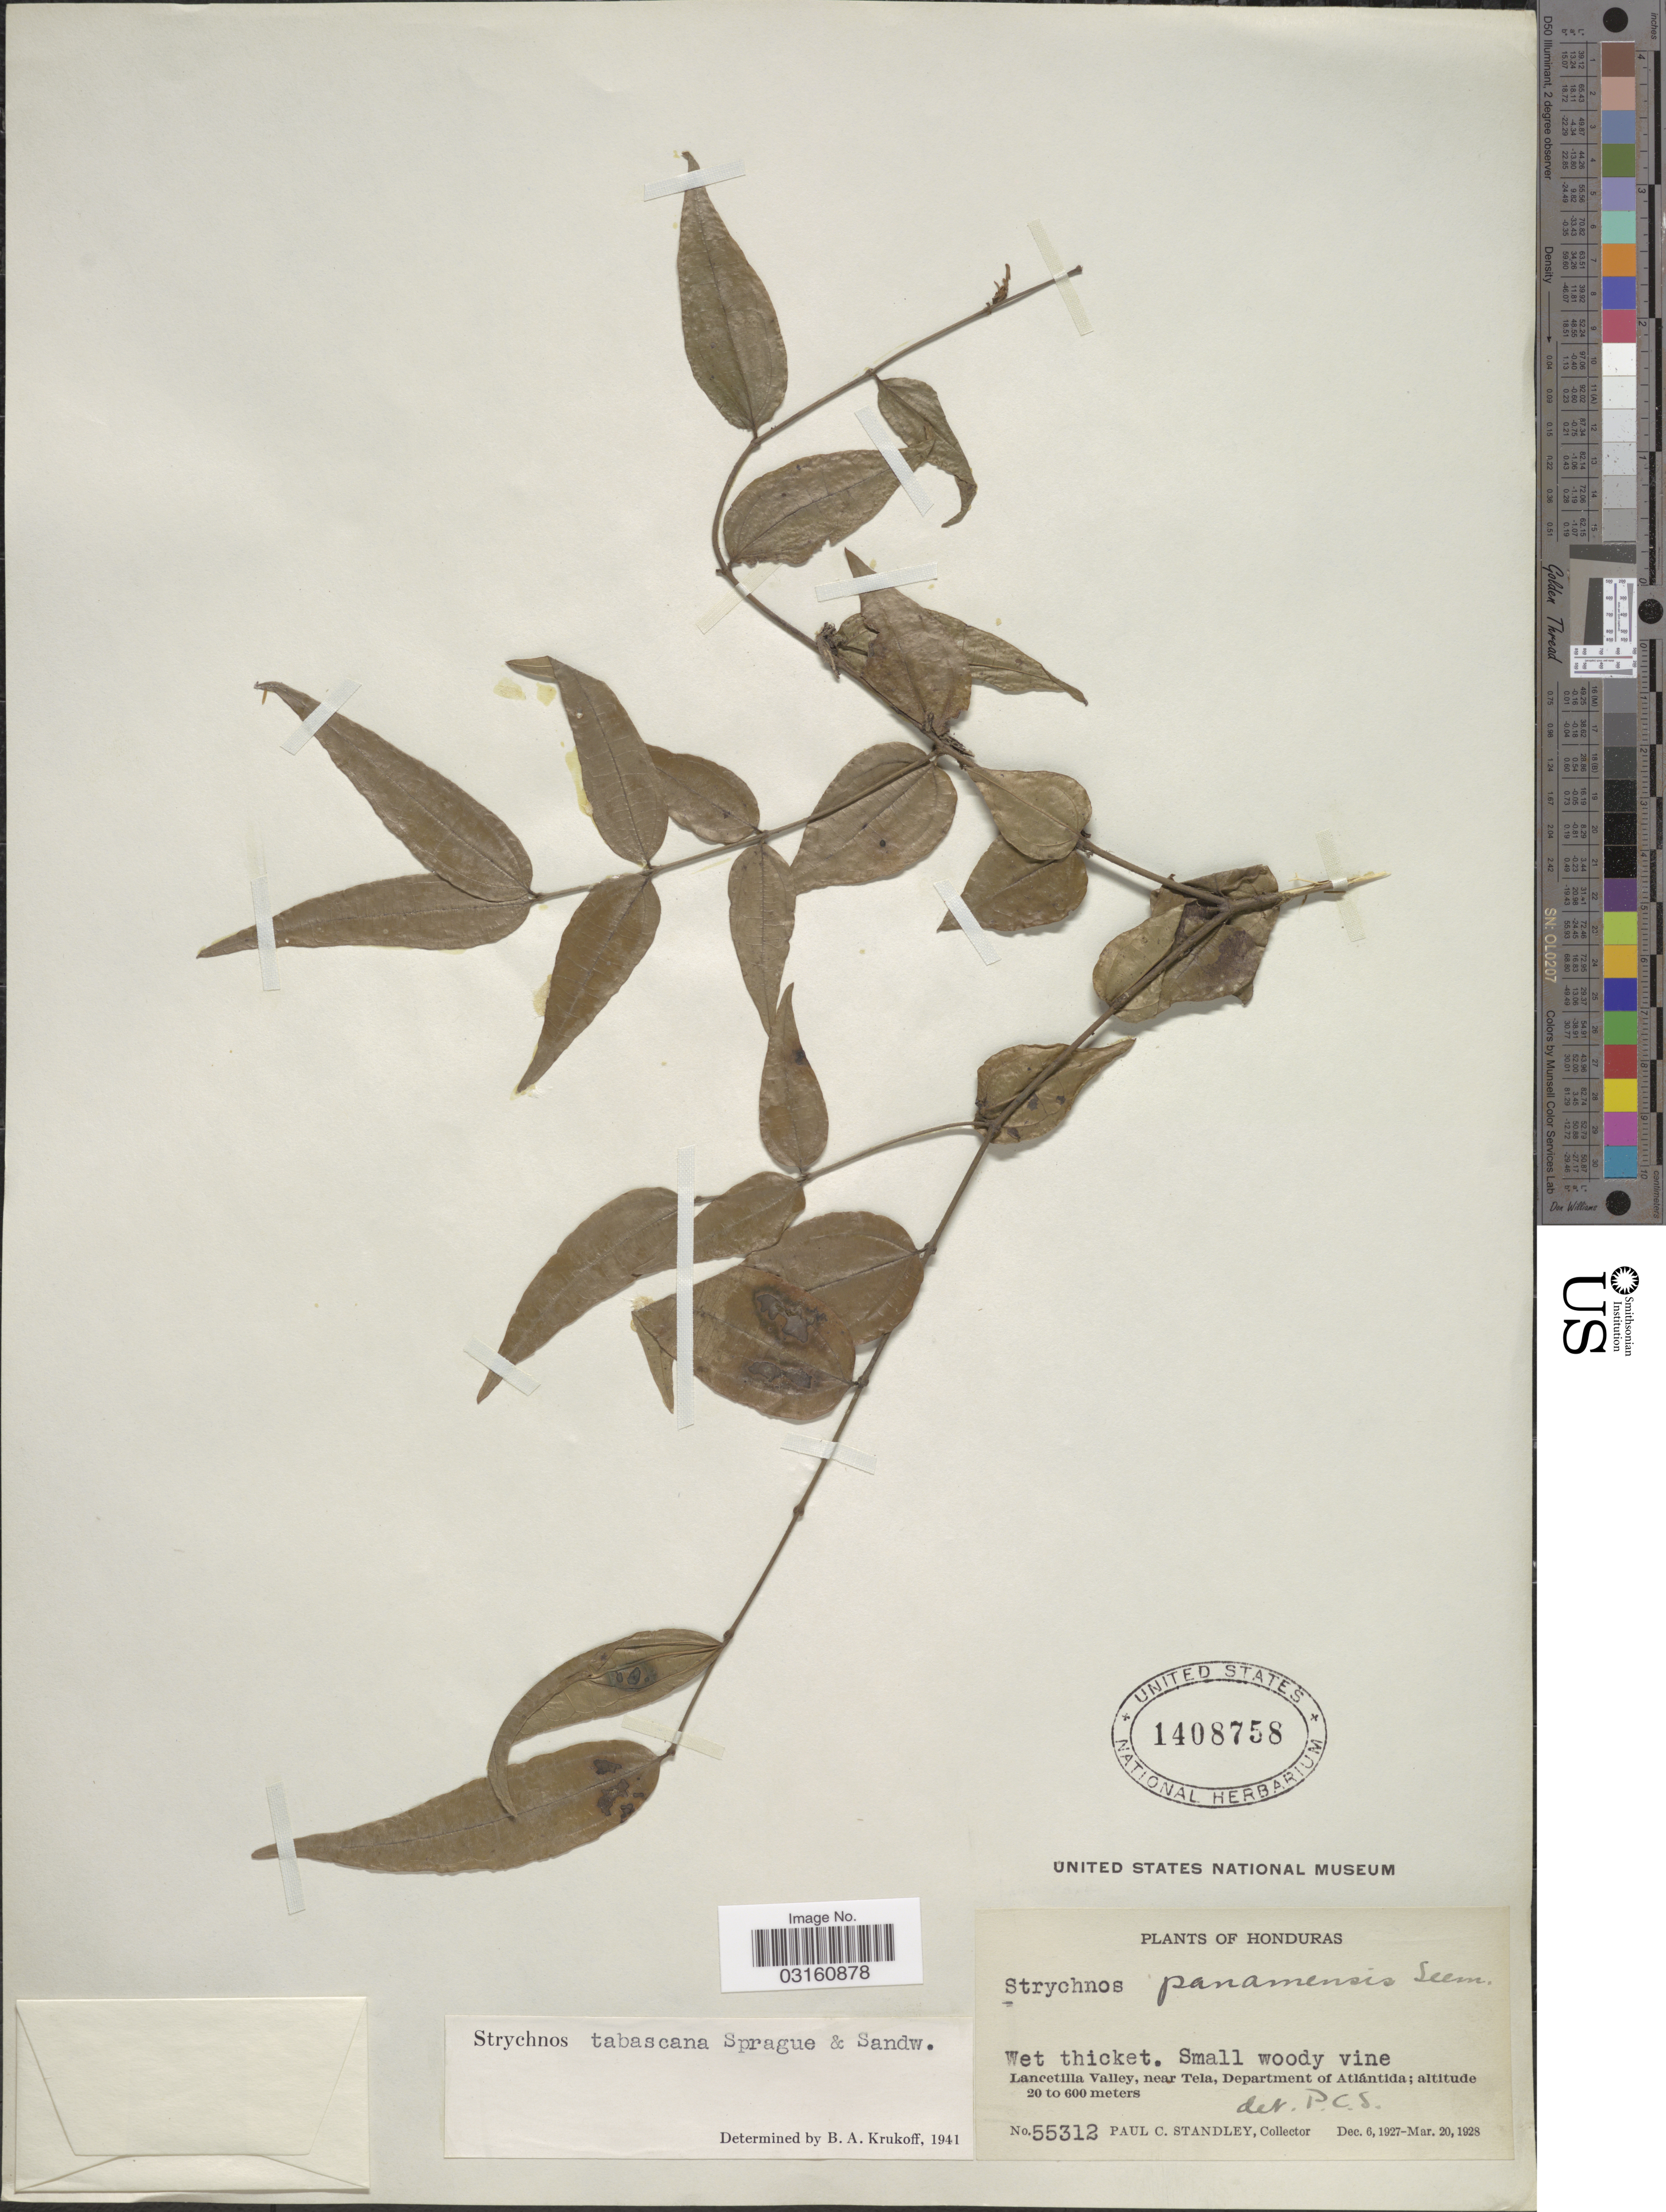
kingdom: Plantae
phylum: Tracheophyta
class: Magnoliopsida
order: Gentianales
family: Loganiaceae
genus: Strychnos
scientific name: Strychnos tabascana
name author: Sprague & Sandwith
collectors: P. C. Standley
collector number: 55312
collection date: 1927-12-06/1928-03-20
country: Honduras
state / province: Atlántida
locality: Lancetilla Valley, near Tela, Department of Atlántida.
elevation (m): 20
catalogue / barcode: US 1408758